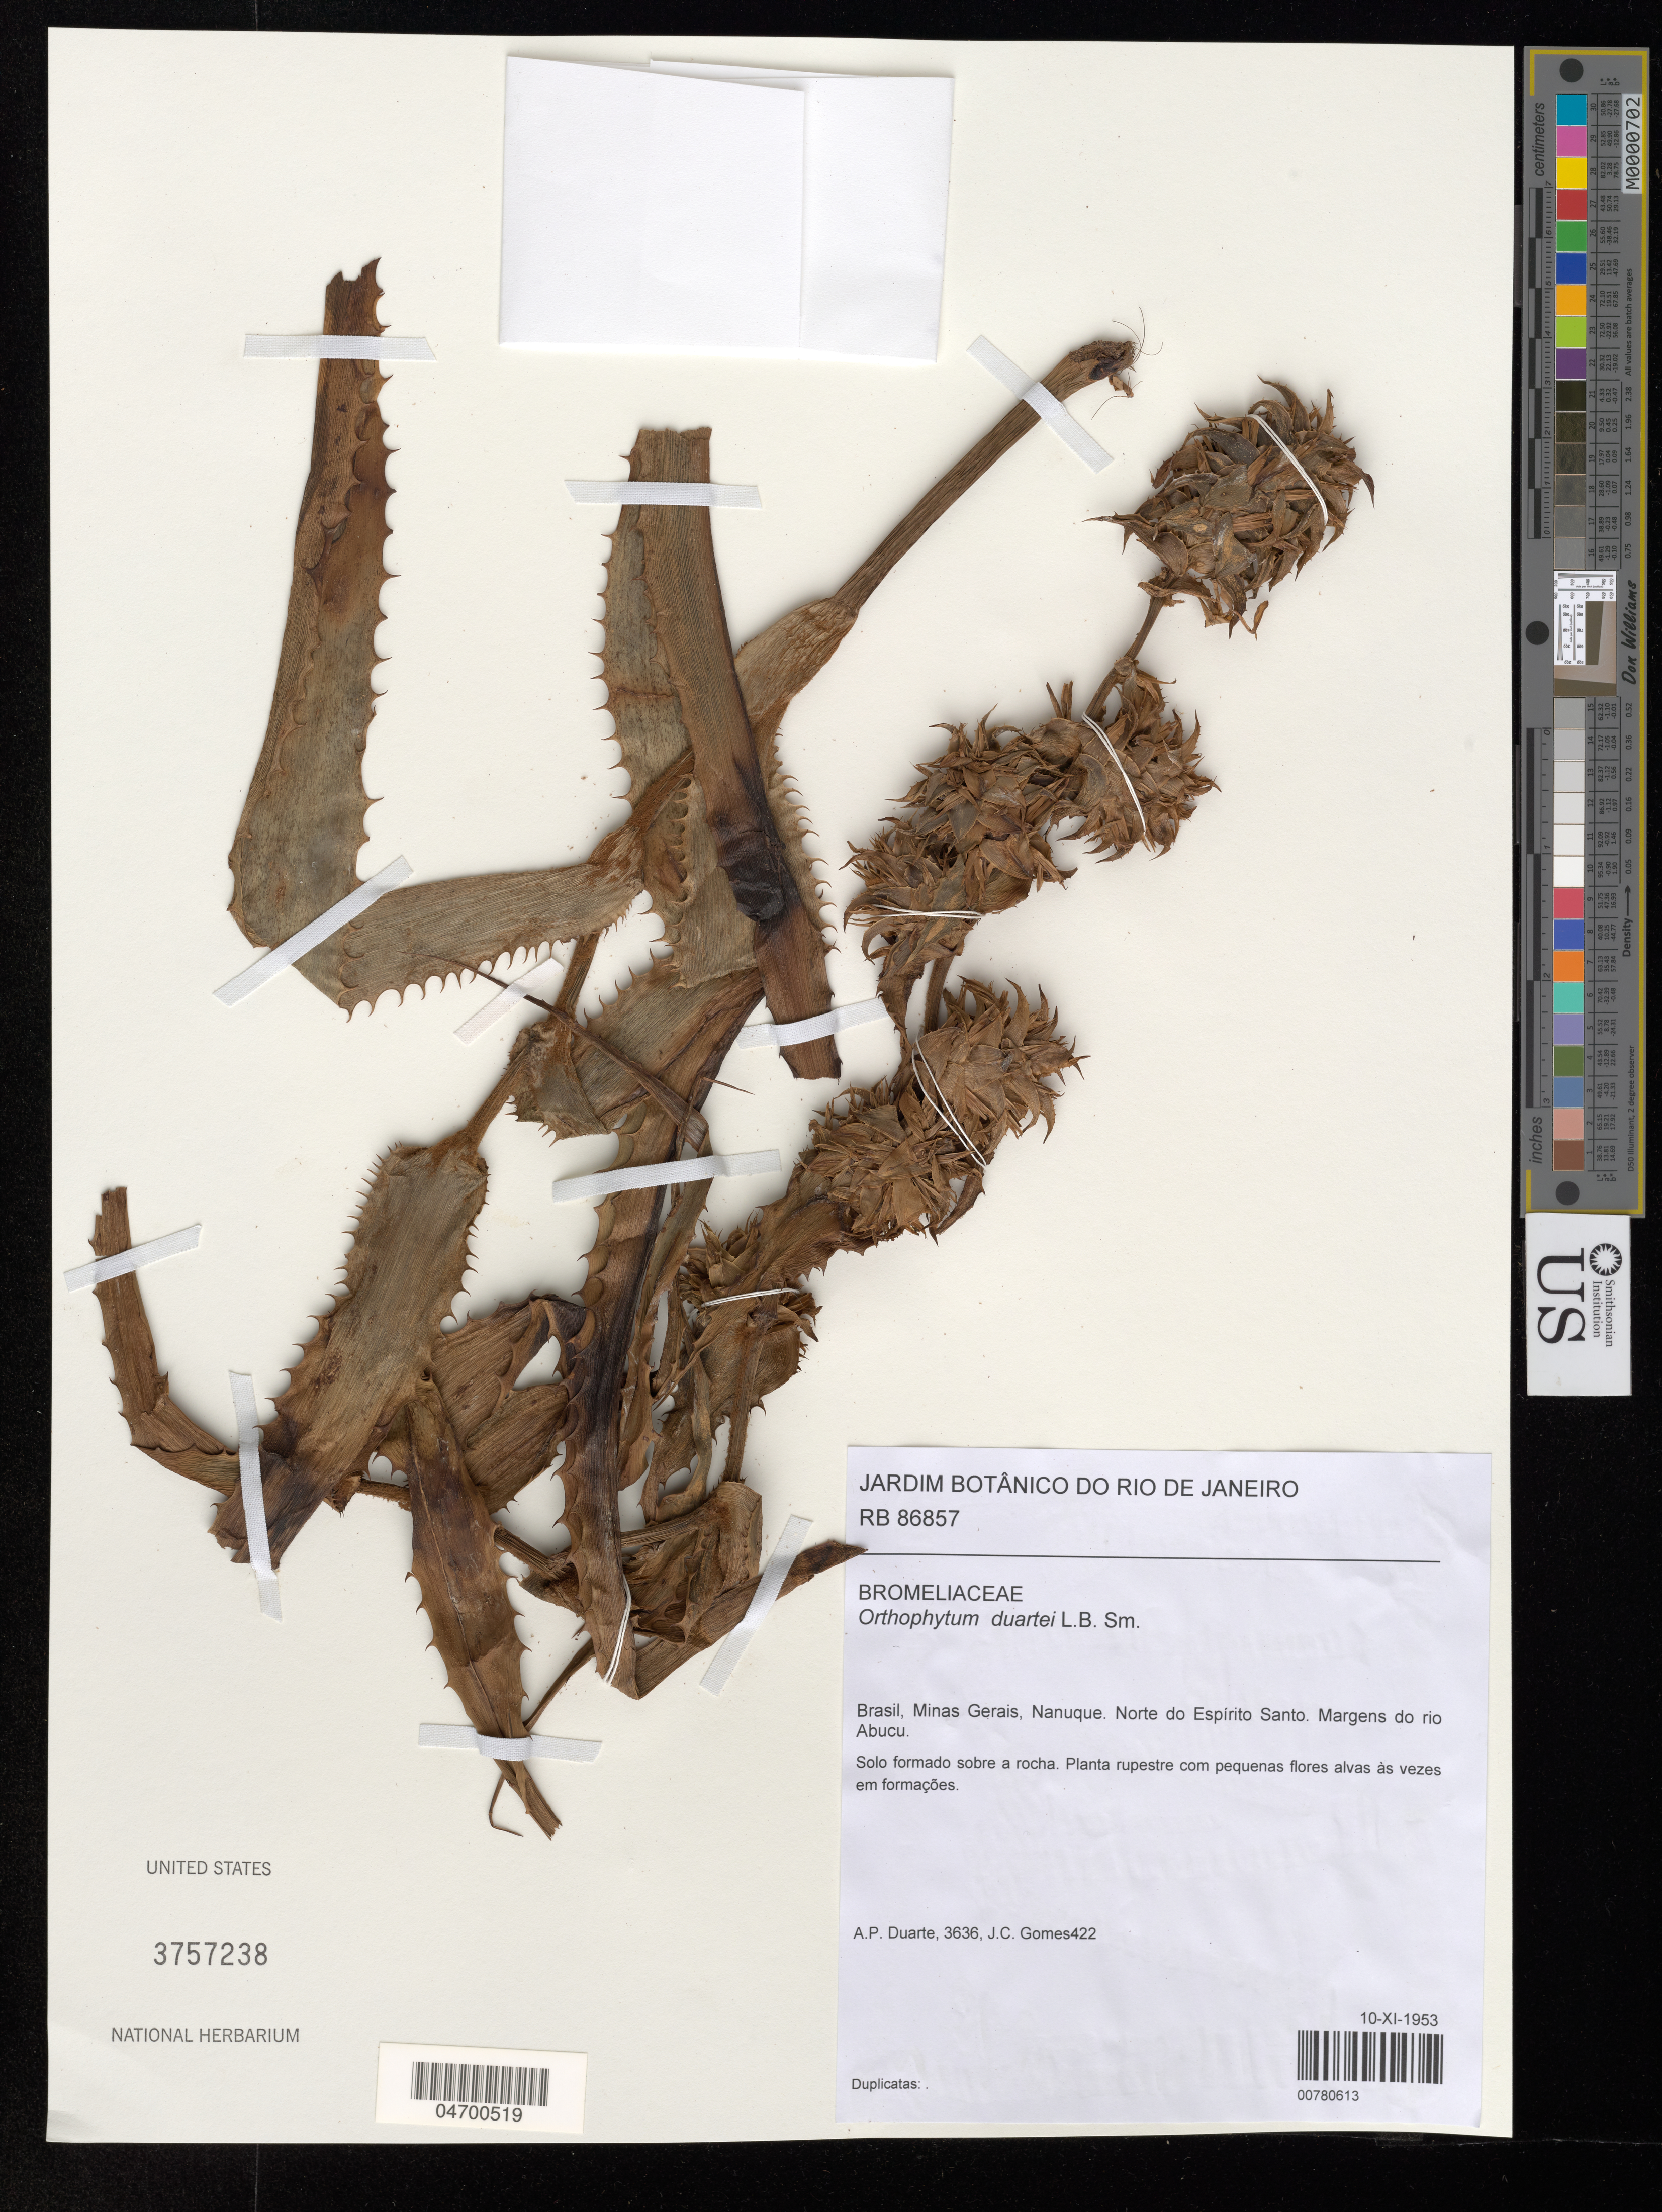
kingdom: Plantae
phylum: Tracheophyta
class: Liliopsida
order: Poales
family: Bromeliaceae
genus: Orthophytum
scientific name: Orthophytum duartei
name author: L.B. Sm.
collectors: A. P. Duarte & J. C. Gomes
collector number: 3636/422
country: Brazil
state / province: Minas Gerais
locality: Nanuque. Norte do Espírito Santo. Margens do rio Abucu.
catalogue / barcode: US 3757238